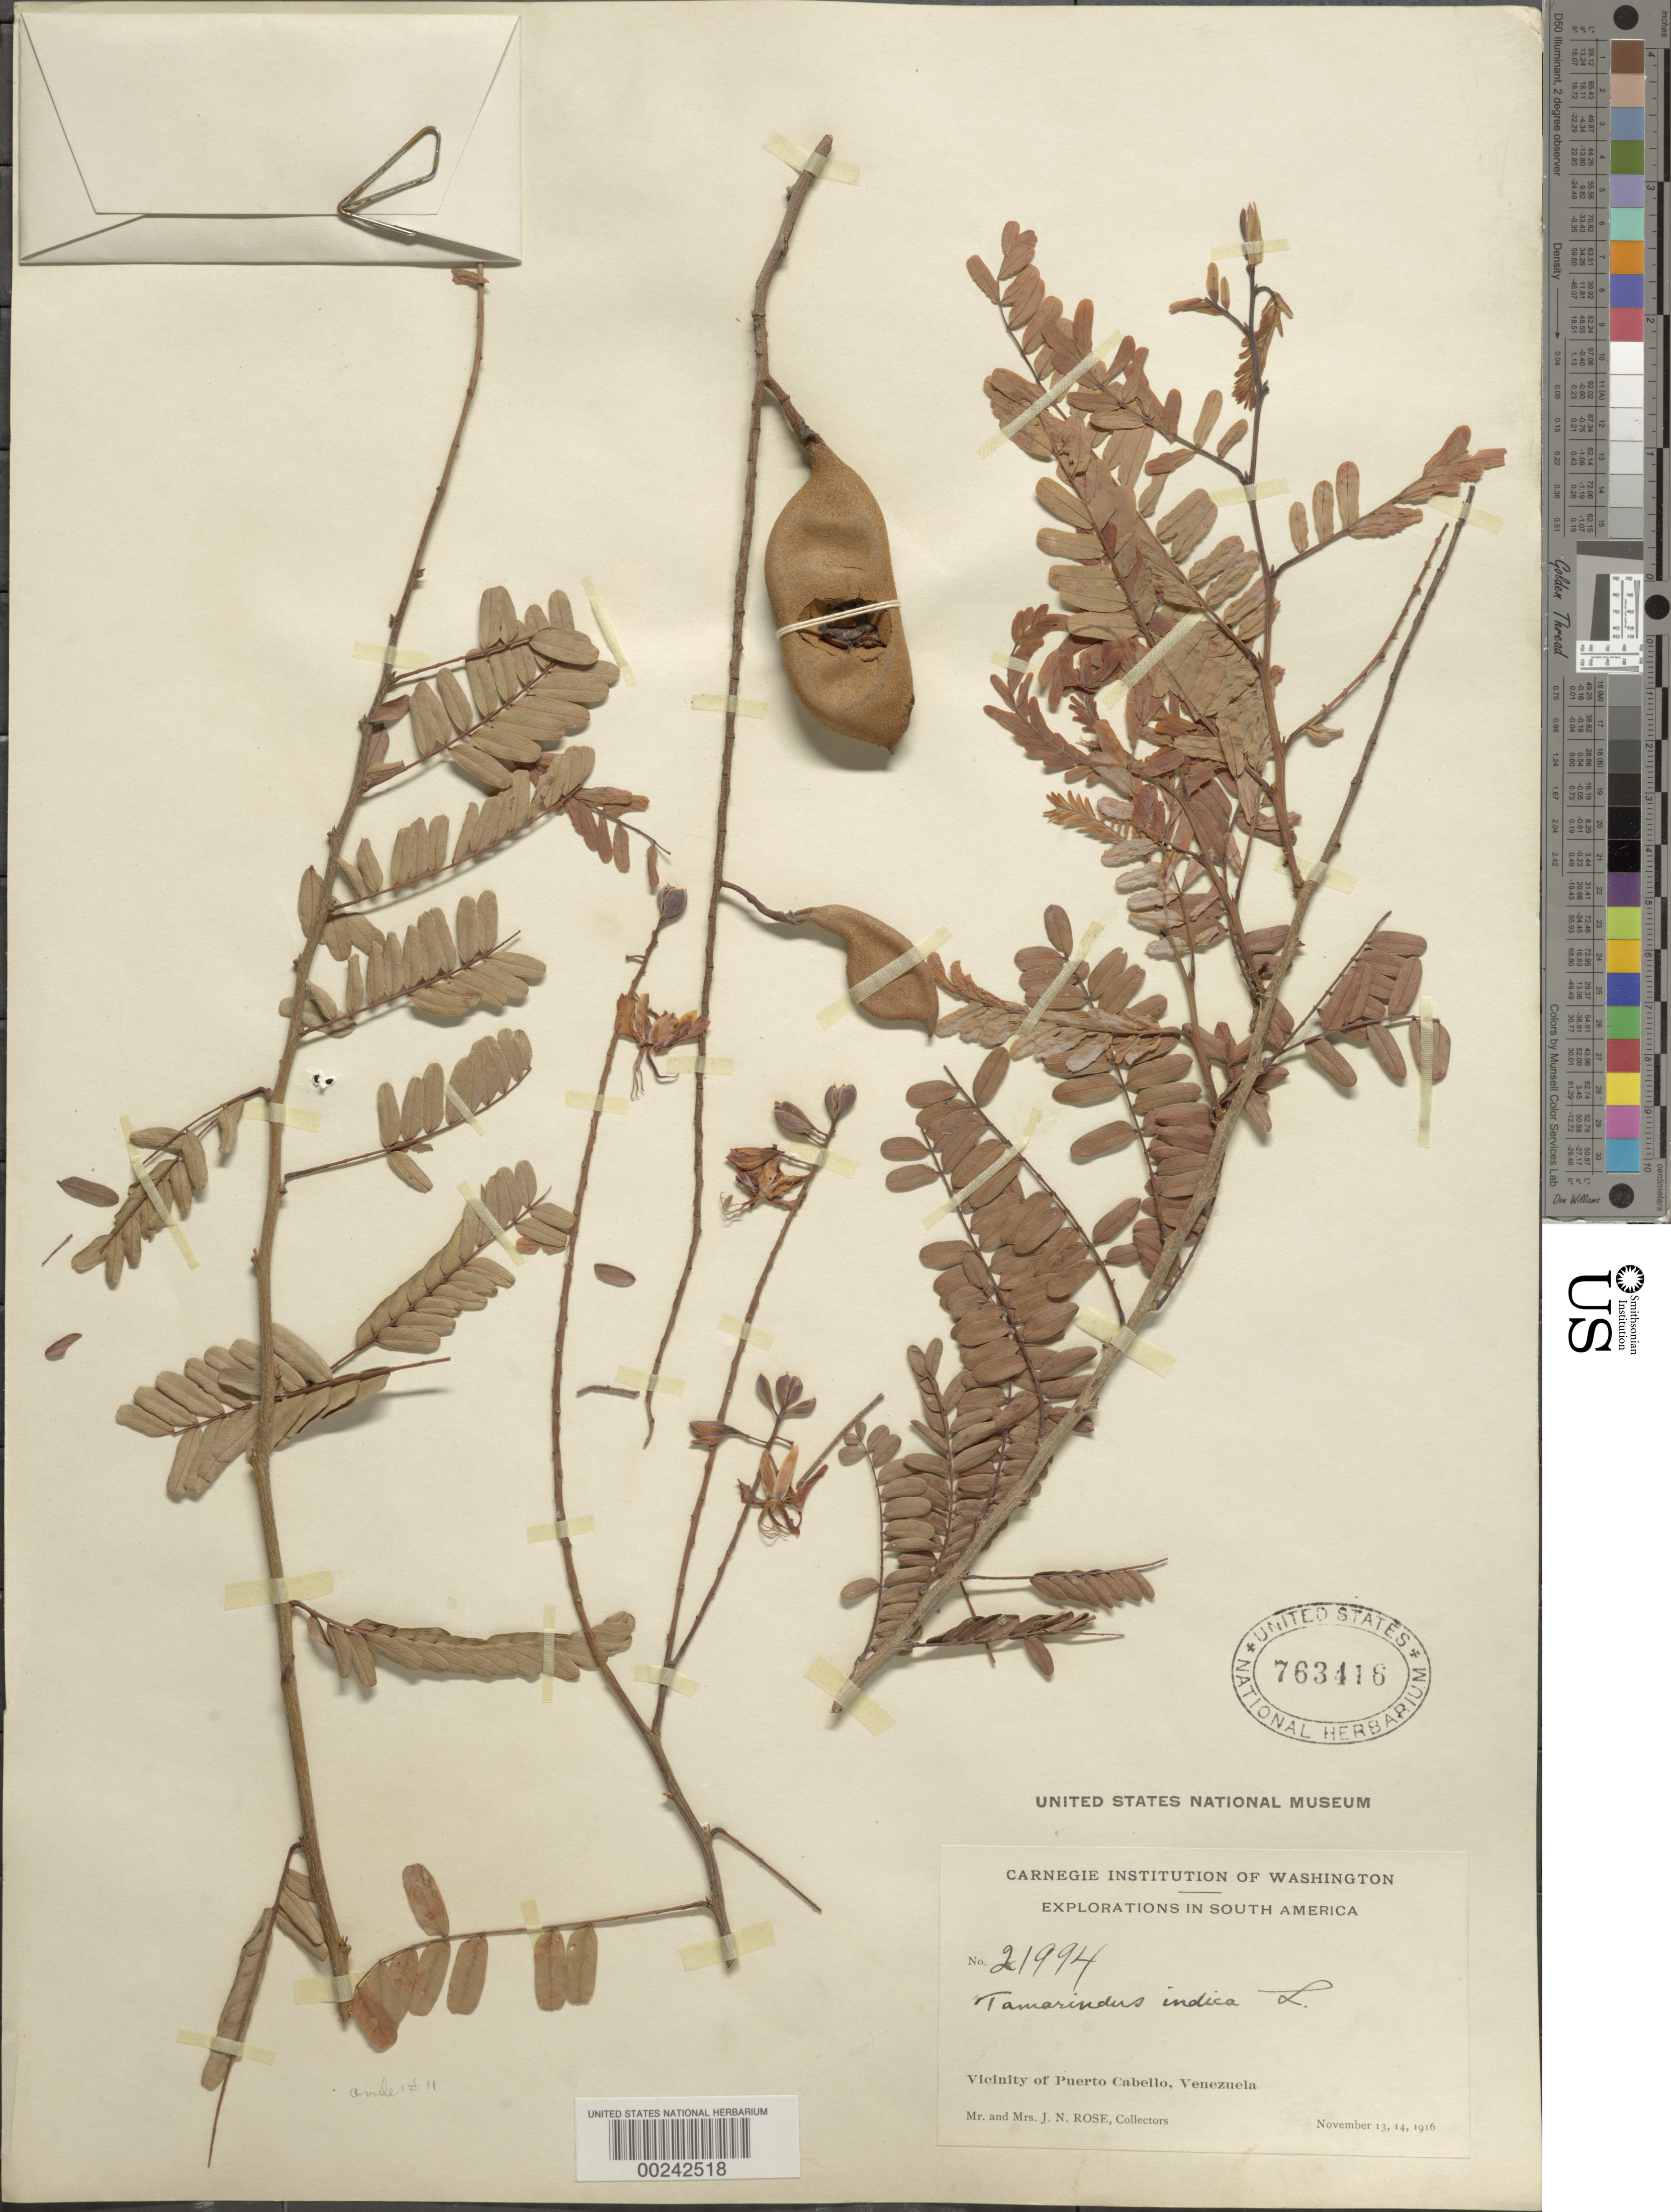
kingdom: Plantae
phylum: Tracheophyta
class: Magnoliopsida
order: Fabales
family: Fabaceae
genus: Tamarindus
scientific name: Tamarindus indica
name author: L.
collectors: J. N. Rose & J. M. Rose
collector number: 21994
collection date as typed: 13 Nov 1916 and 14 Nov 1916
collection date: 1916-11-13,1916-11-14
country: Venezuela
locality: Vicinity of Puerto Cabello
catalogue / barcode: US 763416